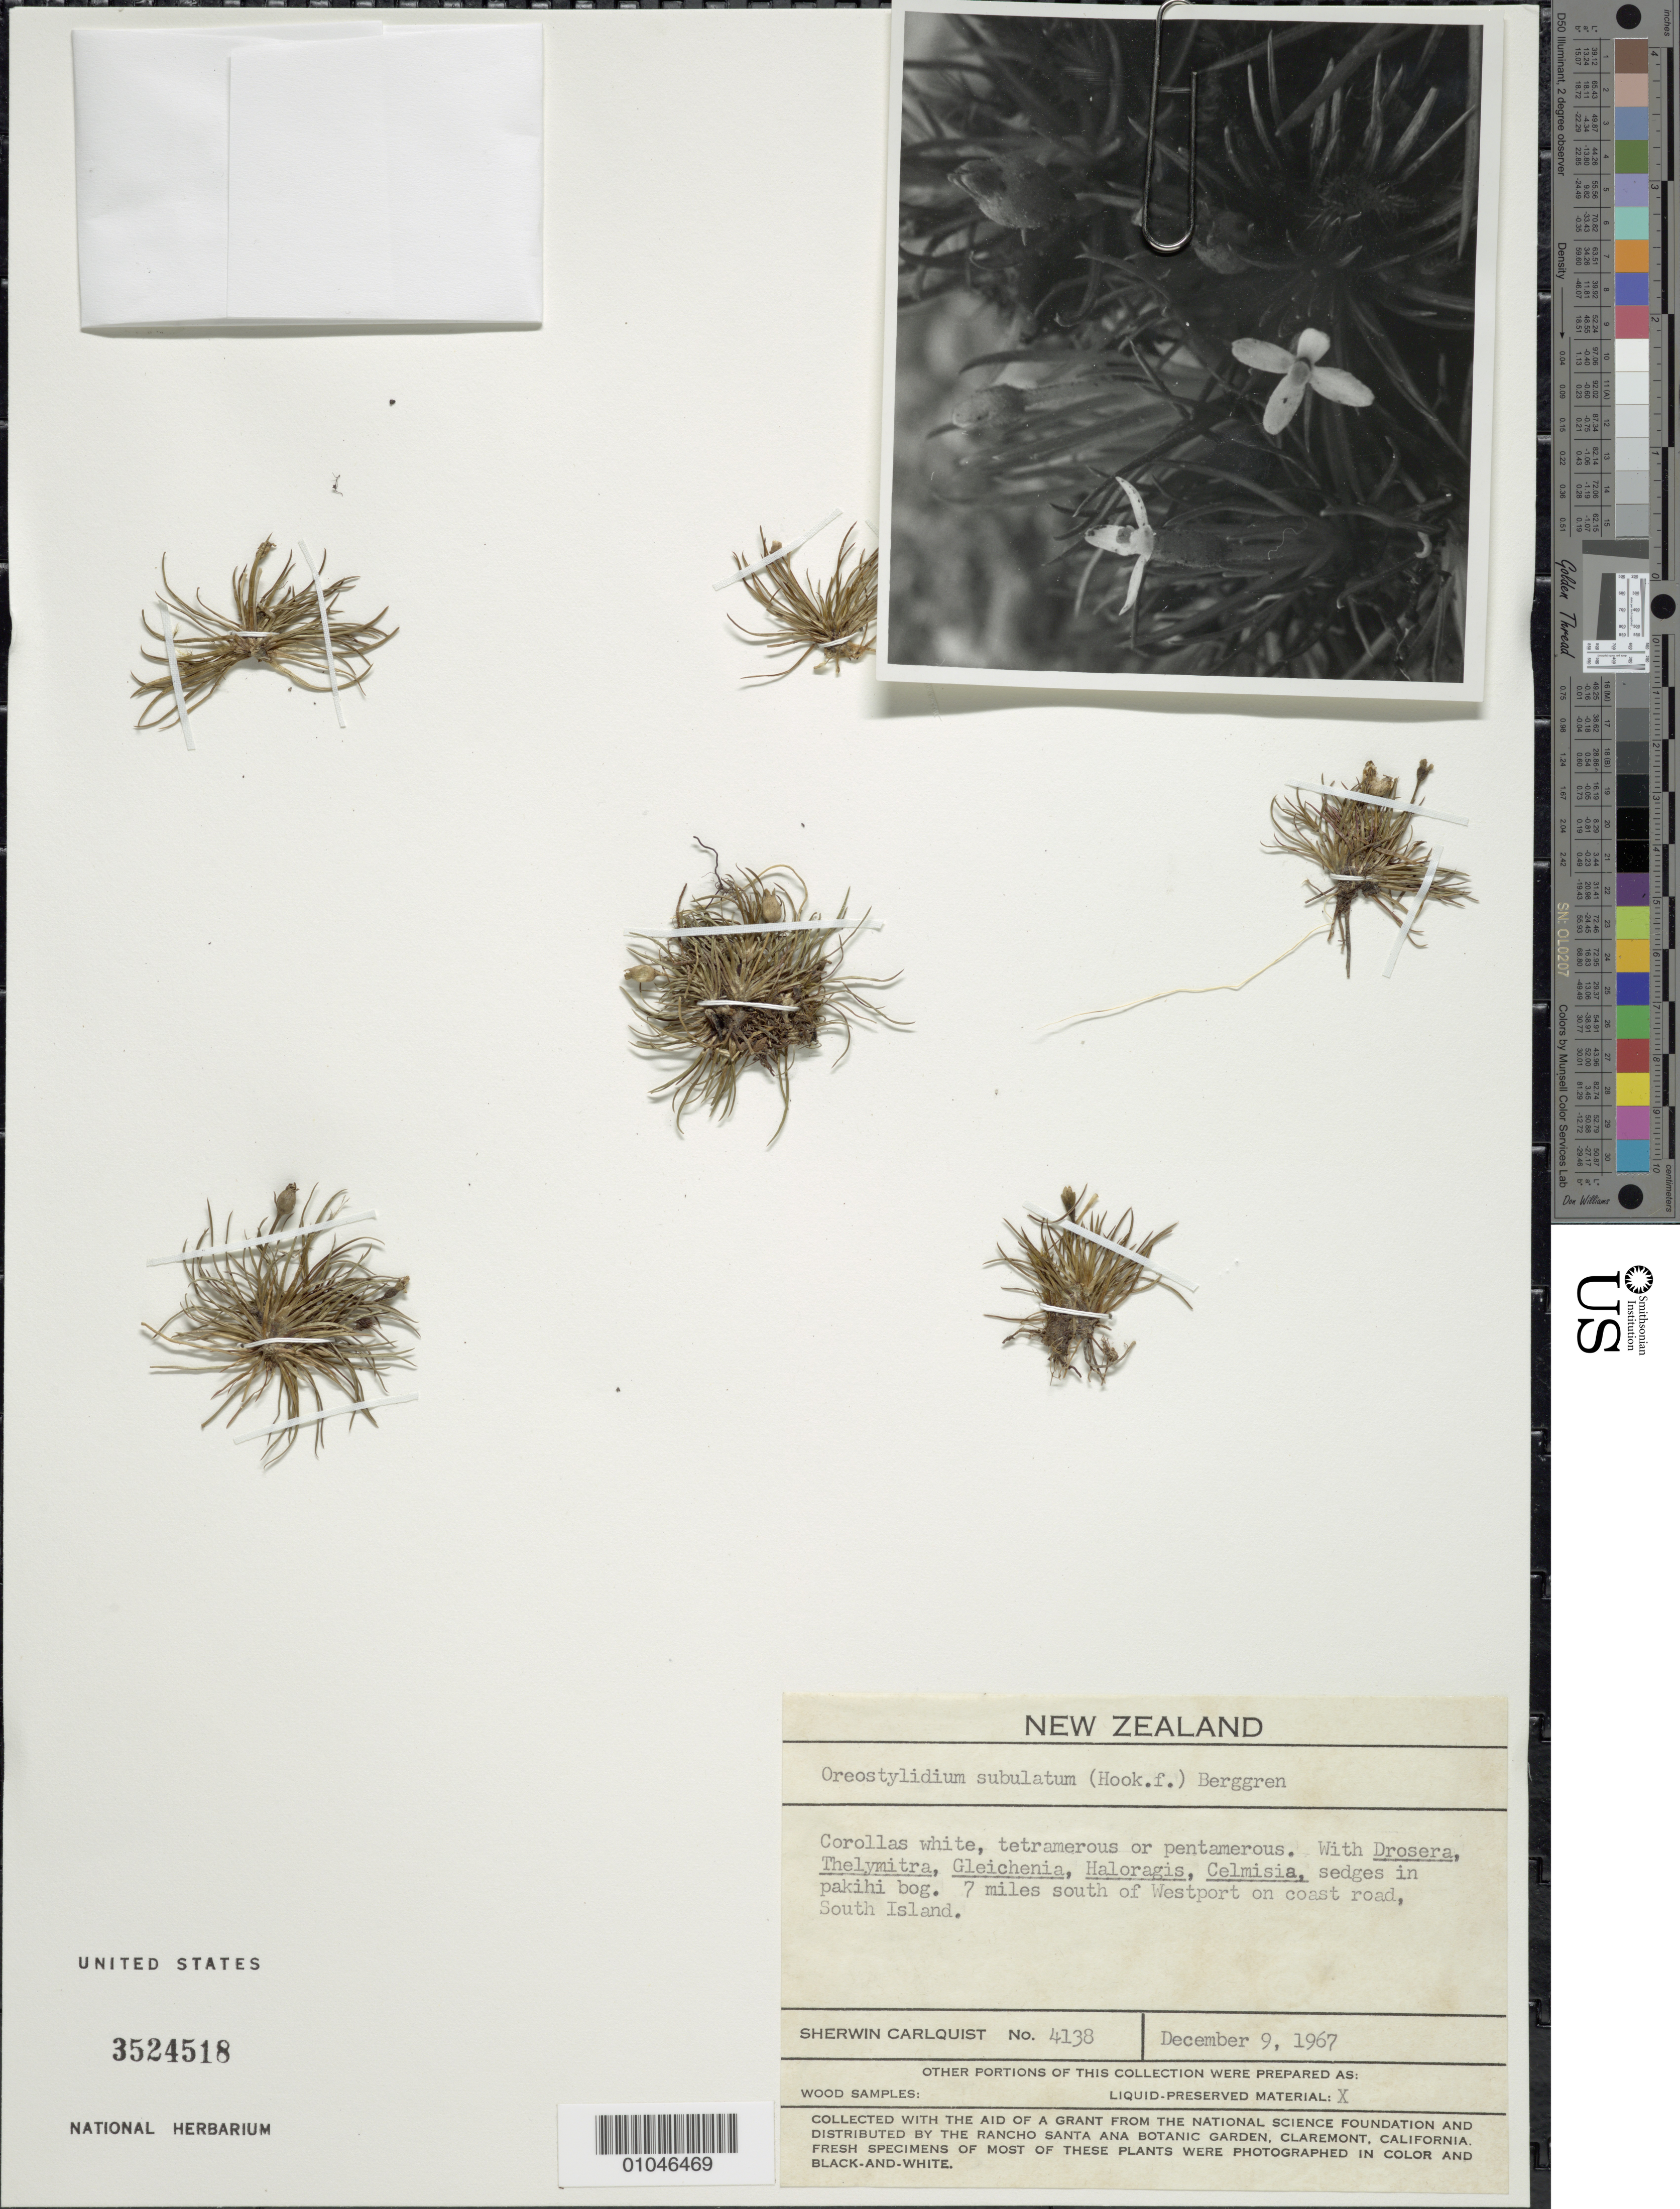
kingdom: Plantae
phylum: Tracheophyta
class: Magnoliopsida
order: Asterales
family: Stylidiaceae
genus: Oreostylidium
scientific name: Oreostylidium subulatum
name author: (Hook.) Berggr.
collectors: S. Carlquist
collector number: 4138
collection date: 1967-12-09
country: New Zealand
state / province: West Coast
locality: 7 mi S of Westport on coast road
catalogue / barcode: US 3524518